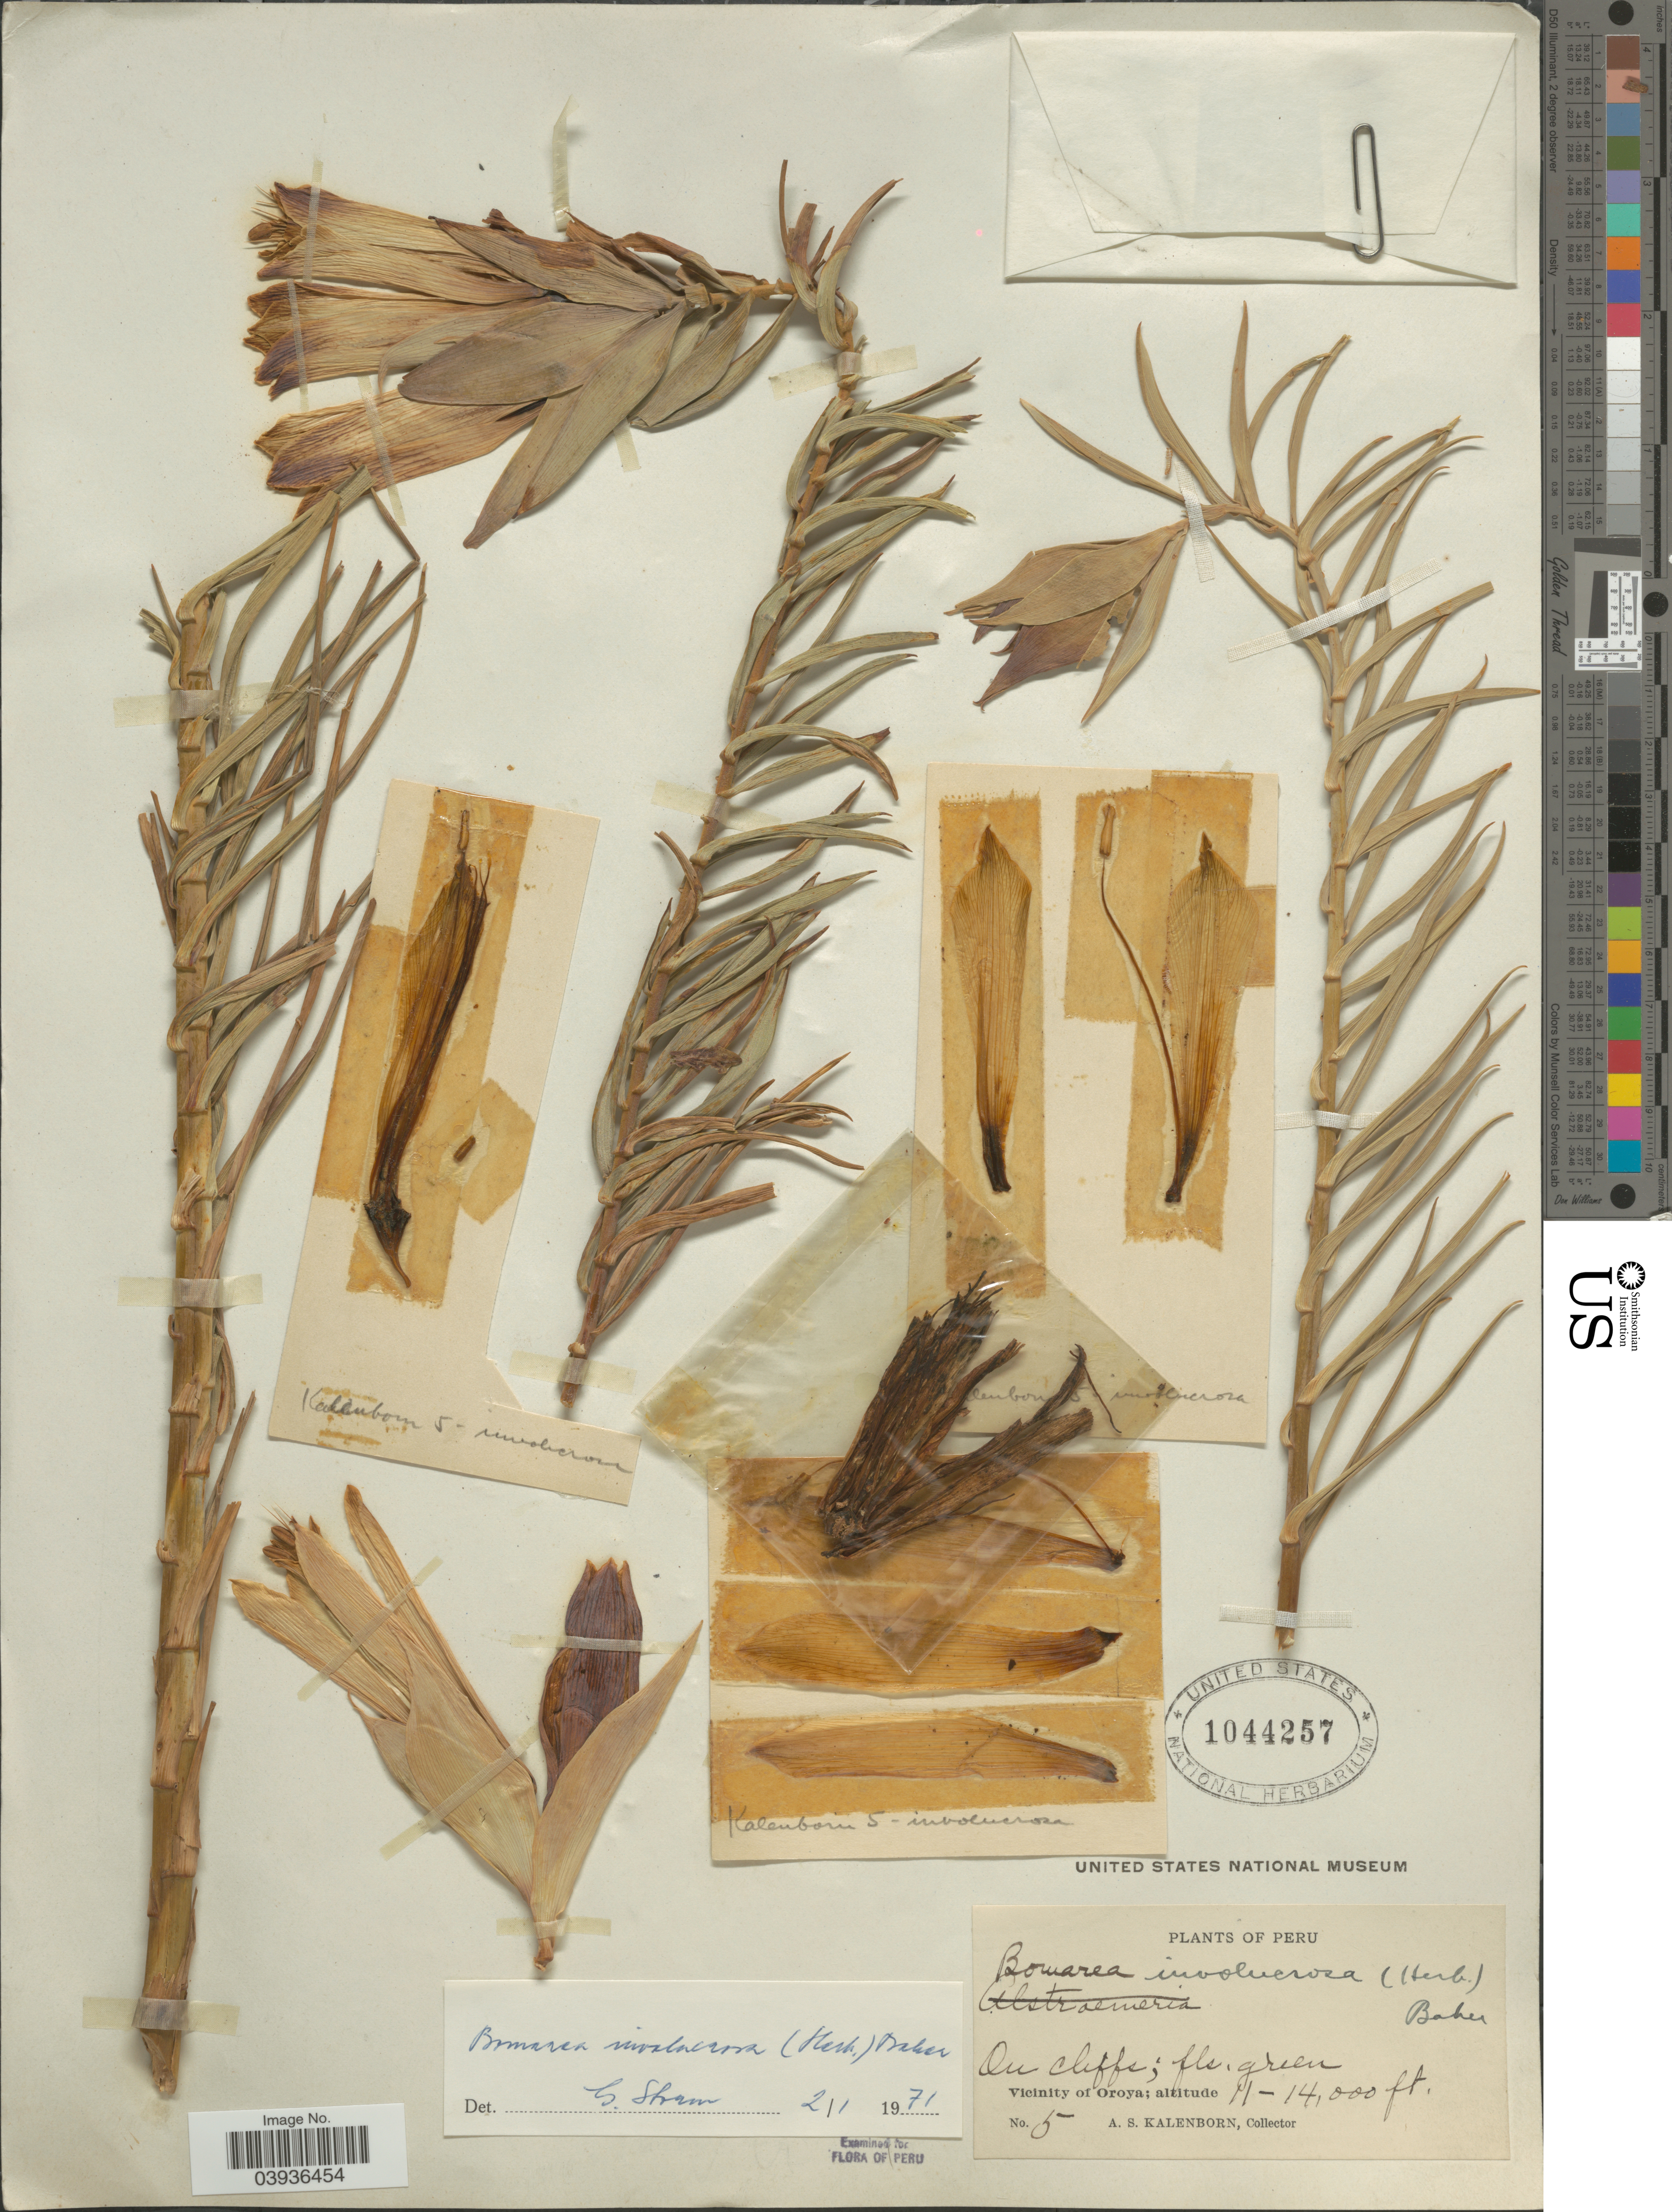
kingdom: Plantae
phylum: Tracheophyta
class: Liliopsida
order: Liliales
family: Alstroemeriaceae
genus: Bomarea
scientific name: Bomarea involucrosa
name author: (Herb.) Baker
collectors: A. Kalenborn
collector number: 5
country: Peru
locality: Vicinity of Oroya.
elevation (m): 3353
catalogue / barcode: US 1044257